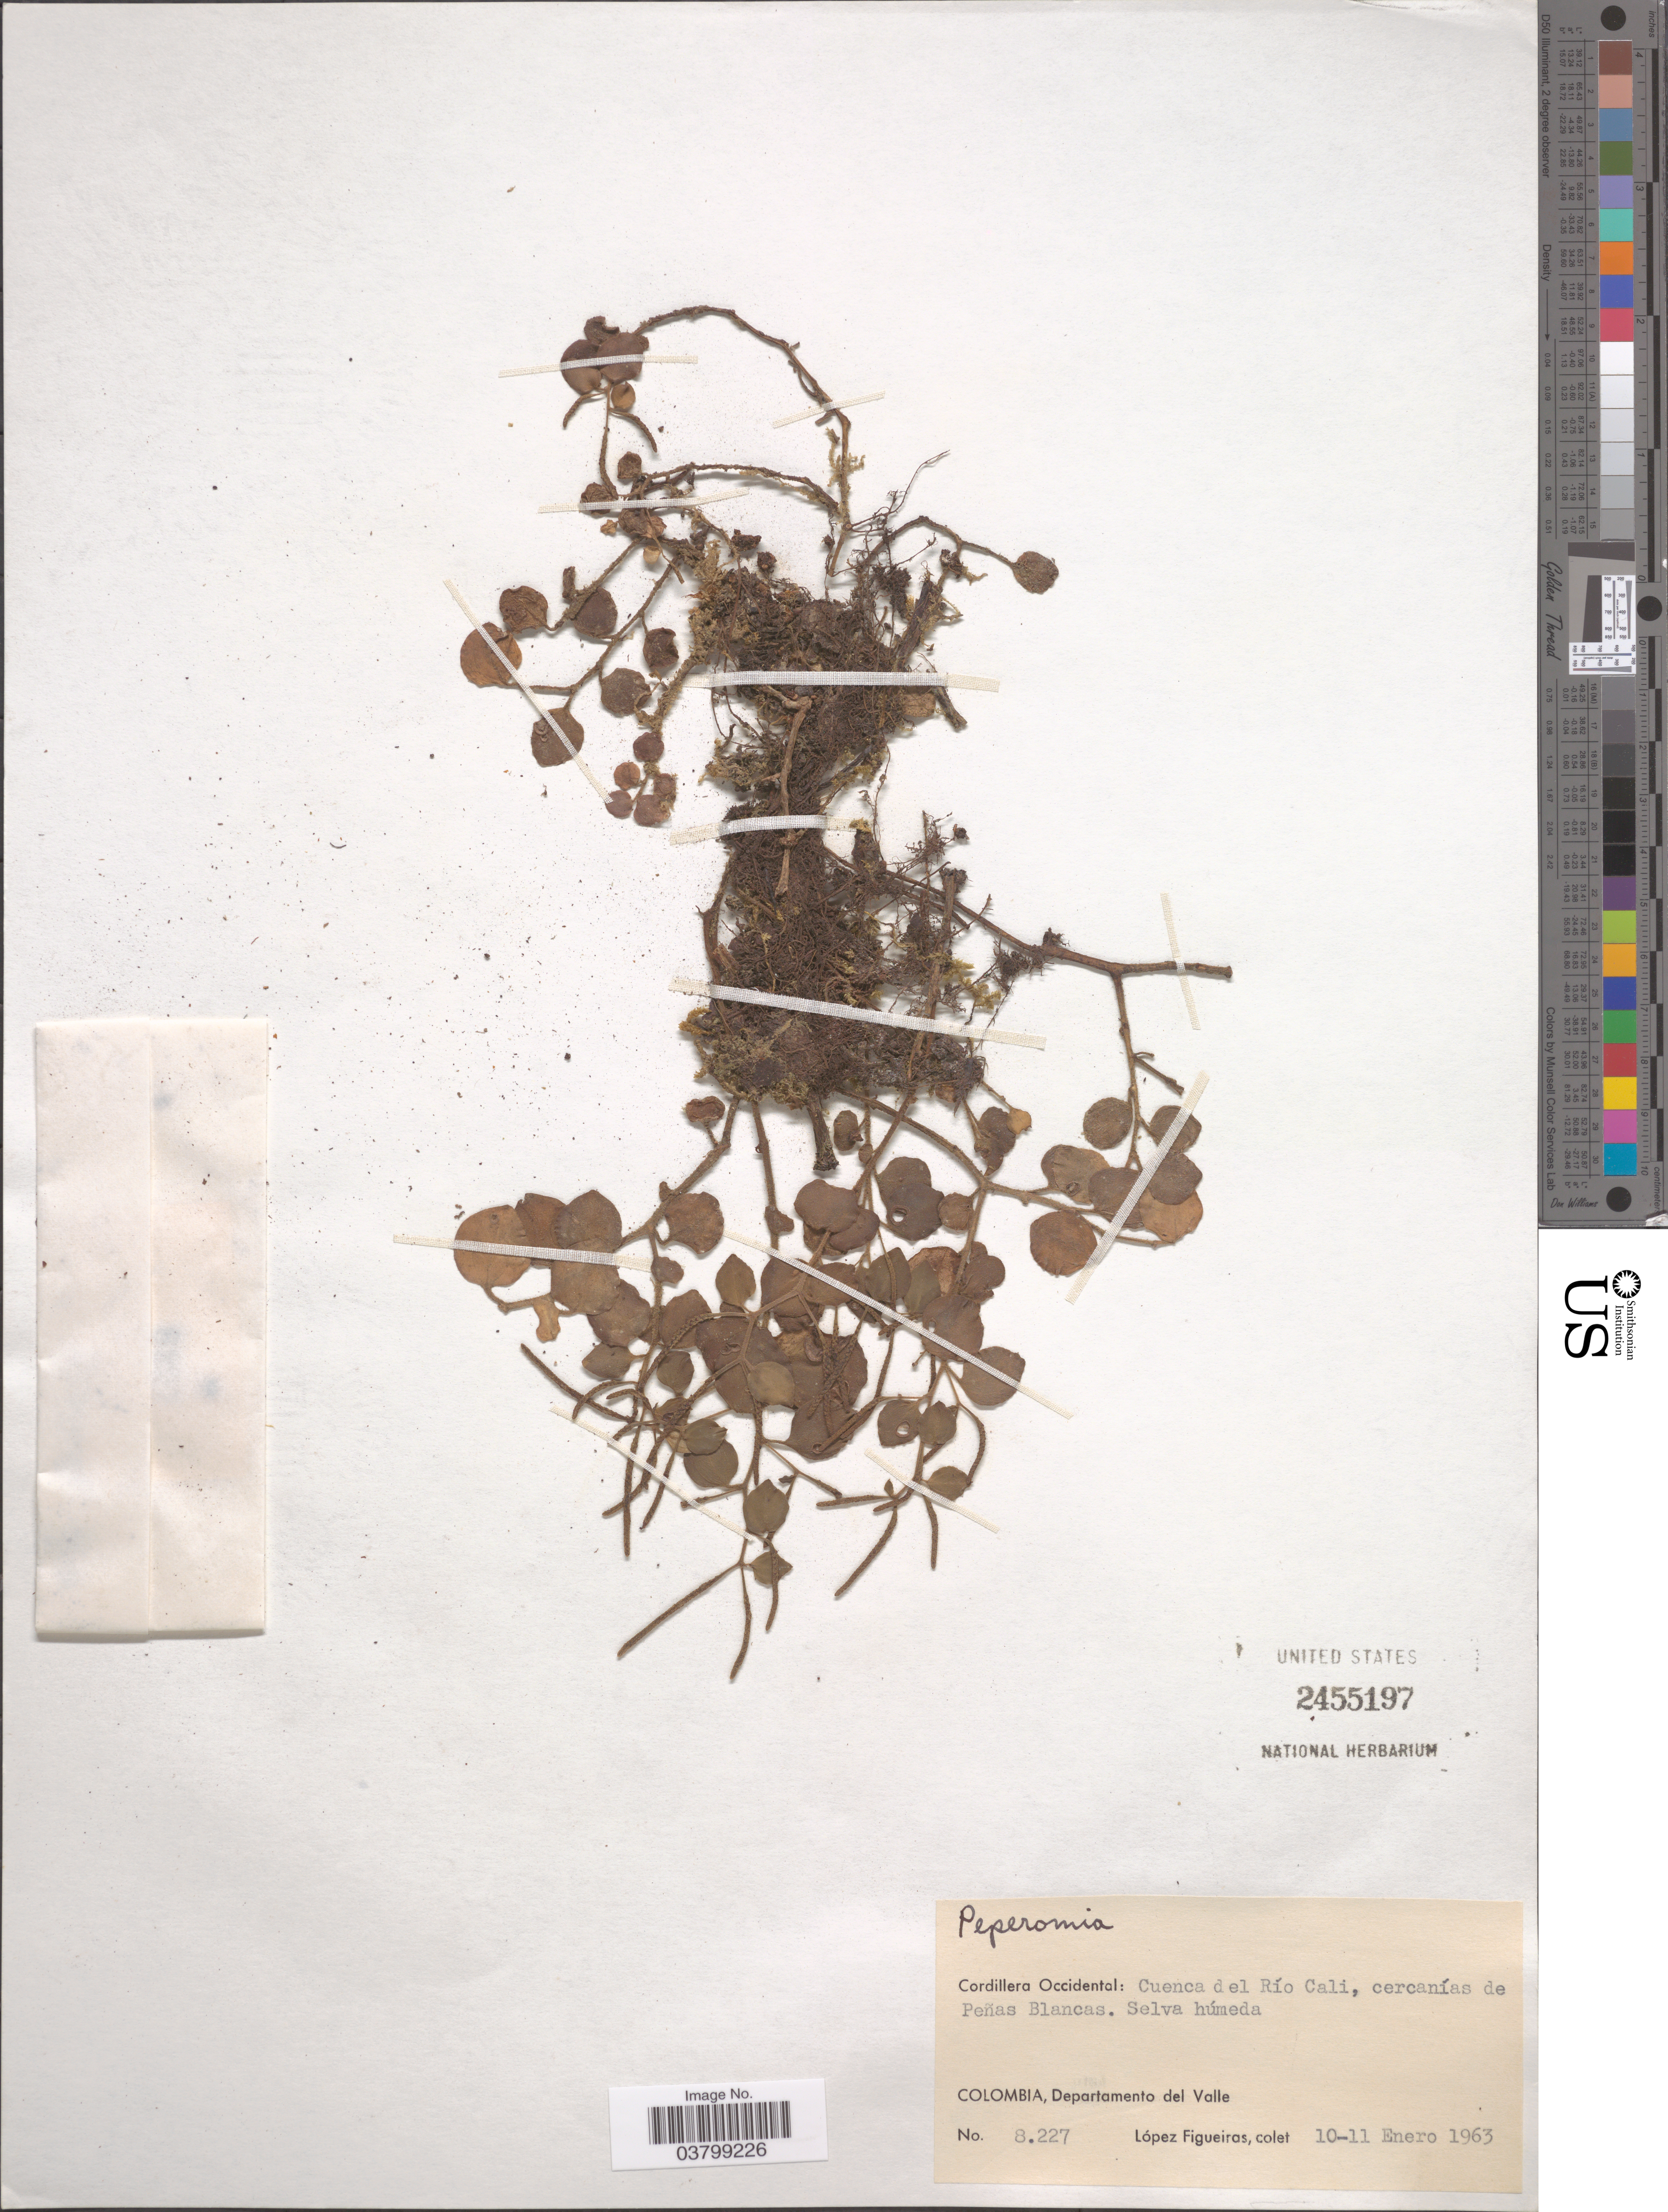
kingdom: Plantae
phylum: Tracheophyta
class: Magnoliopsida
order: Piperales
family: Piperaceae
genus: Peperomia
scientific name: Peperomia sp.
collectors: M. López Figueiras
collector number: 8227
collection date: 1963-01-10/1963-01-11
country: Colombia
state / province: Valle del Cauca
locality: Cordillera Occidental: Cuenca d el Río Cali, cercanías de Peñas Blancas. Departamento del Valle.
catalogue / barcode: US 2455197